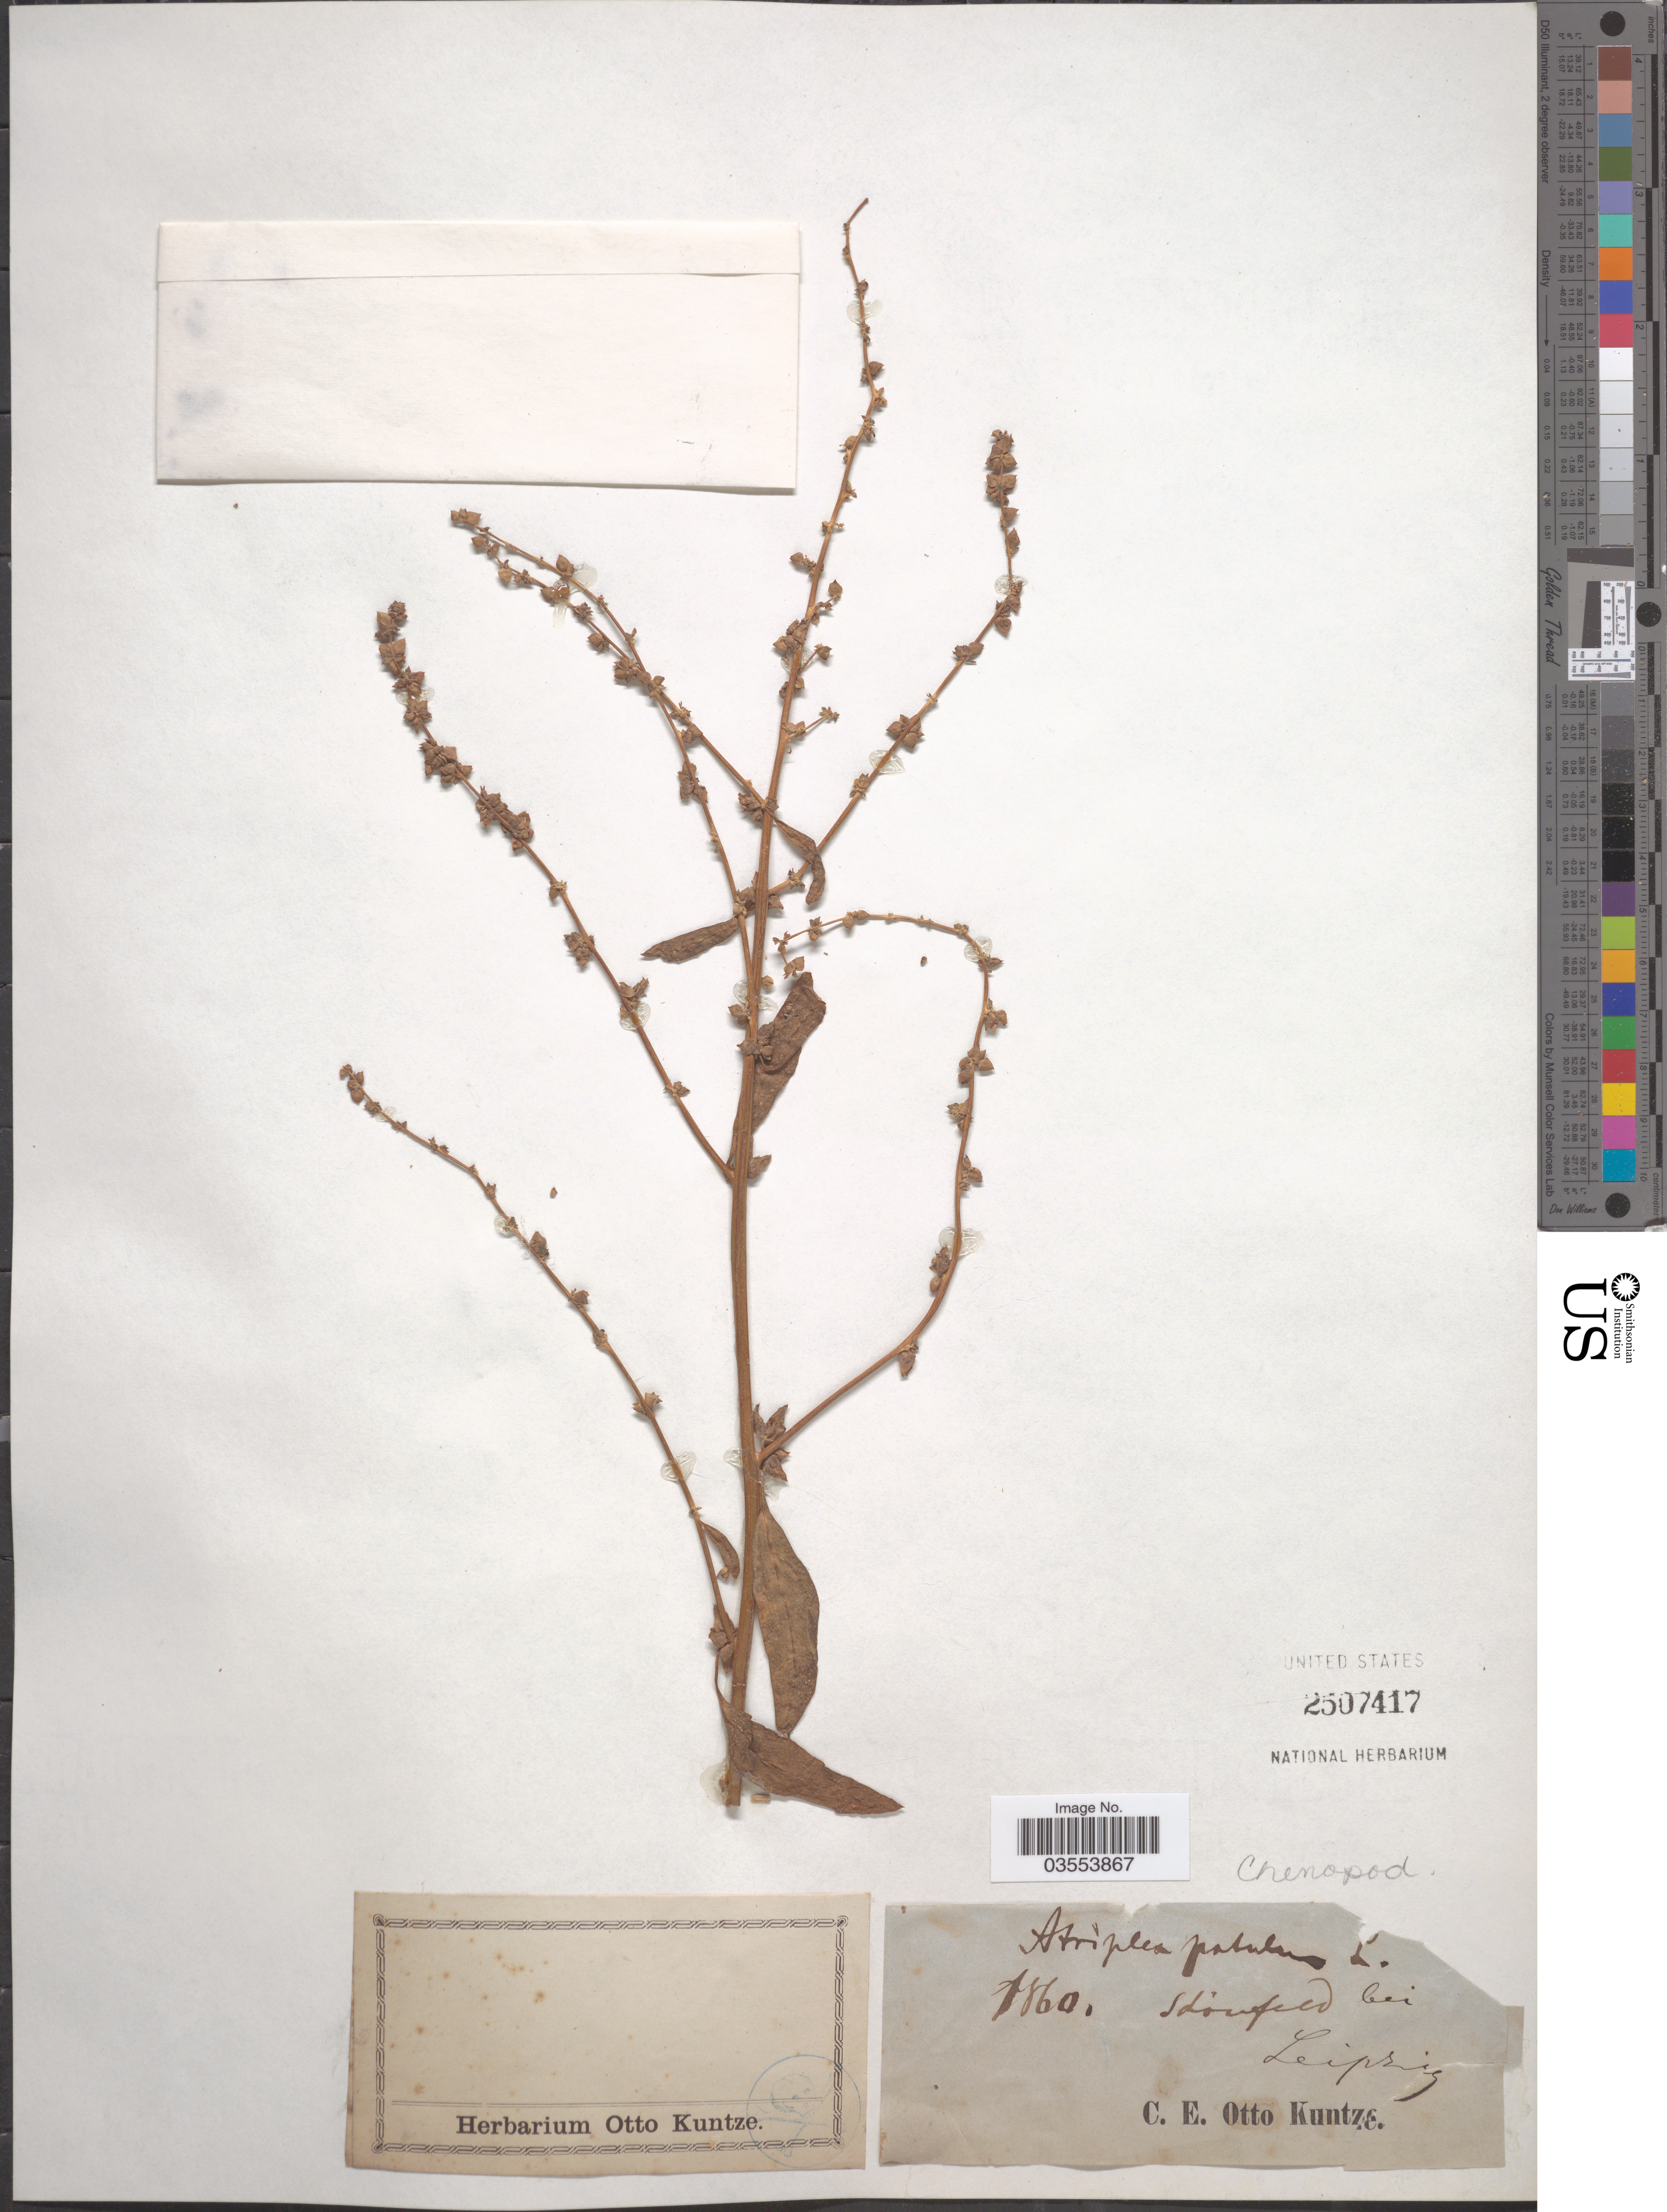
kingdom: Plantae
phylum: Tracheophyta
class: Magnoliopsida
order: Caryophyllales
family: Amaranthaceae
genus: Atriplex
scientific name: Atriplex patula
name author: L.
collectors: C.E.O. Kuntze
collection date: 1860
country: Germany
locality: Stóufeld [interpreted] bei Leipzig.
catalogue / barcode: US 2507417